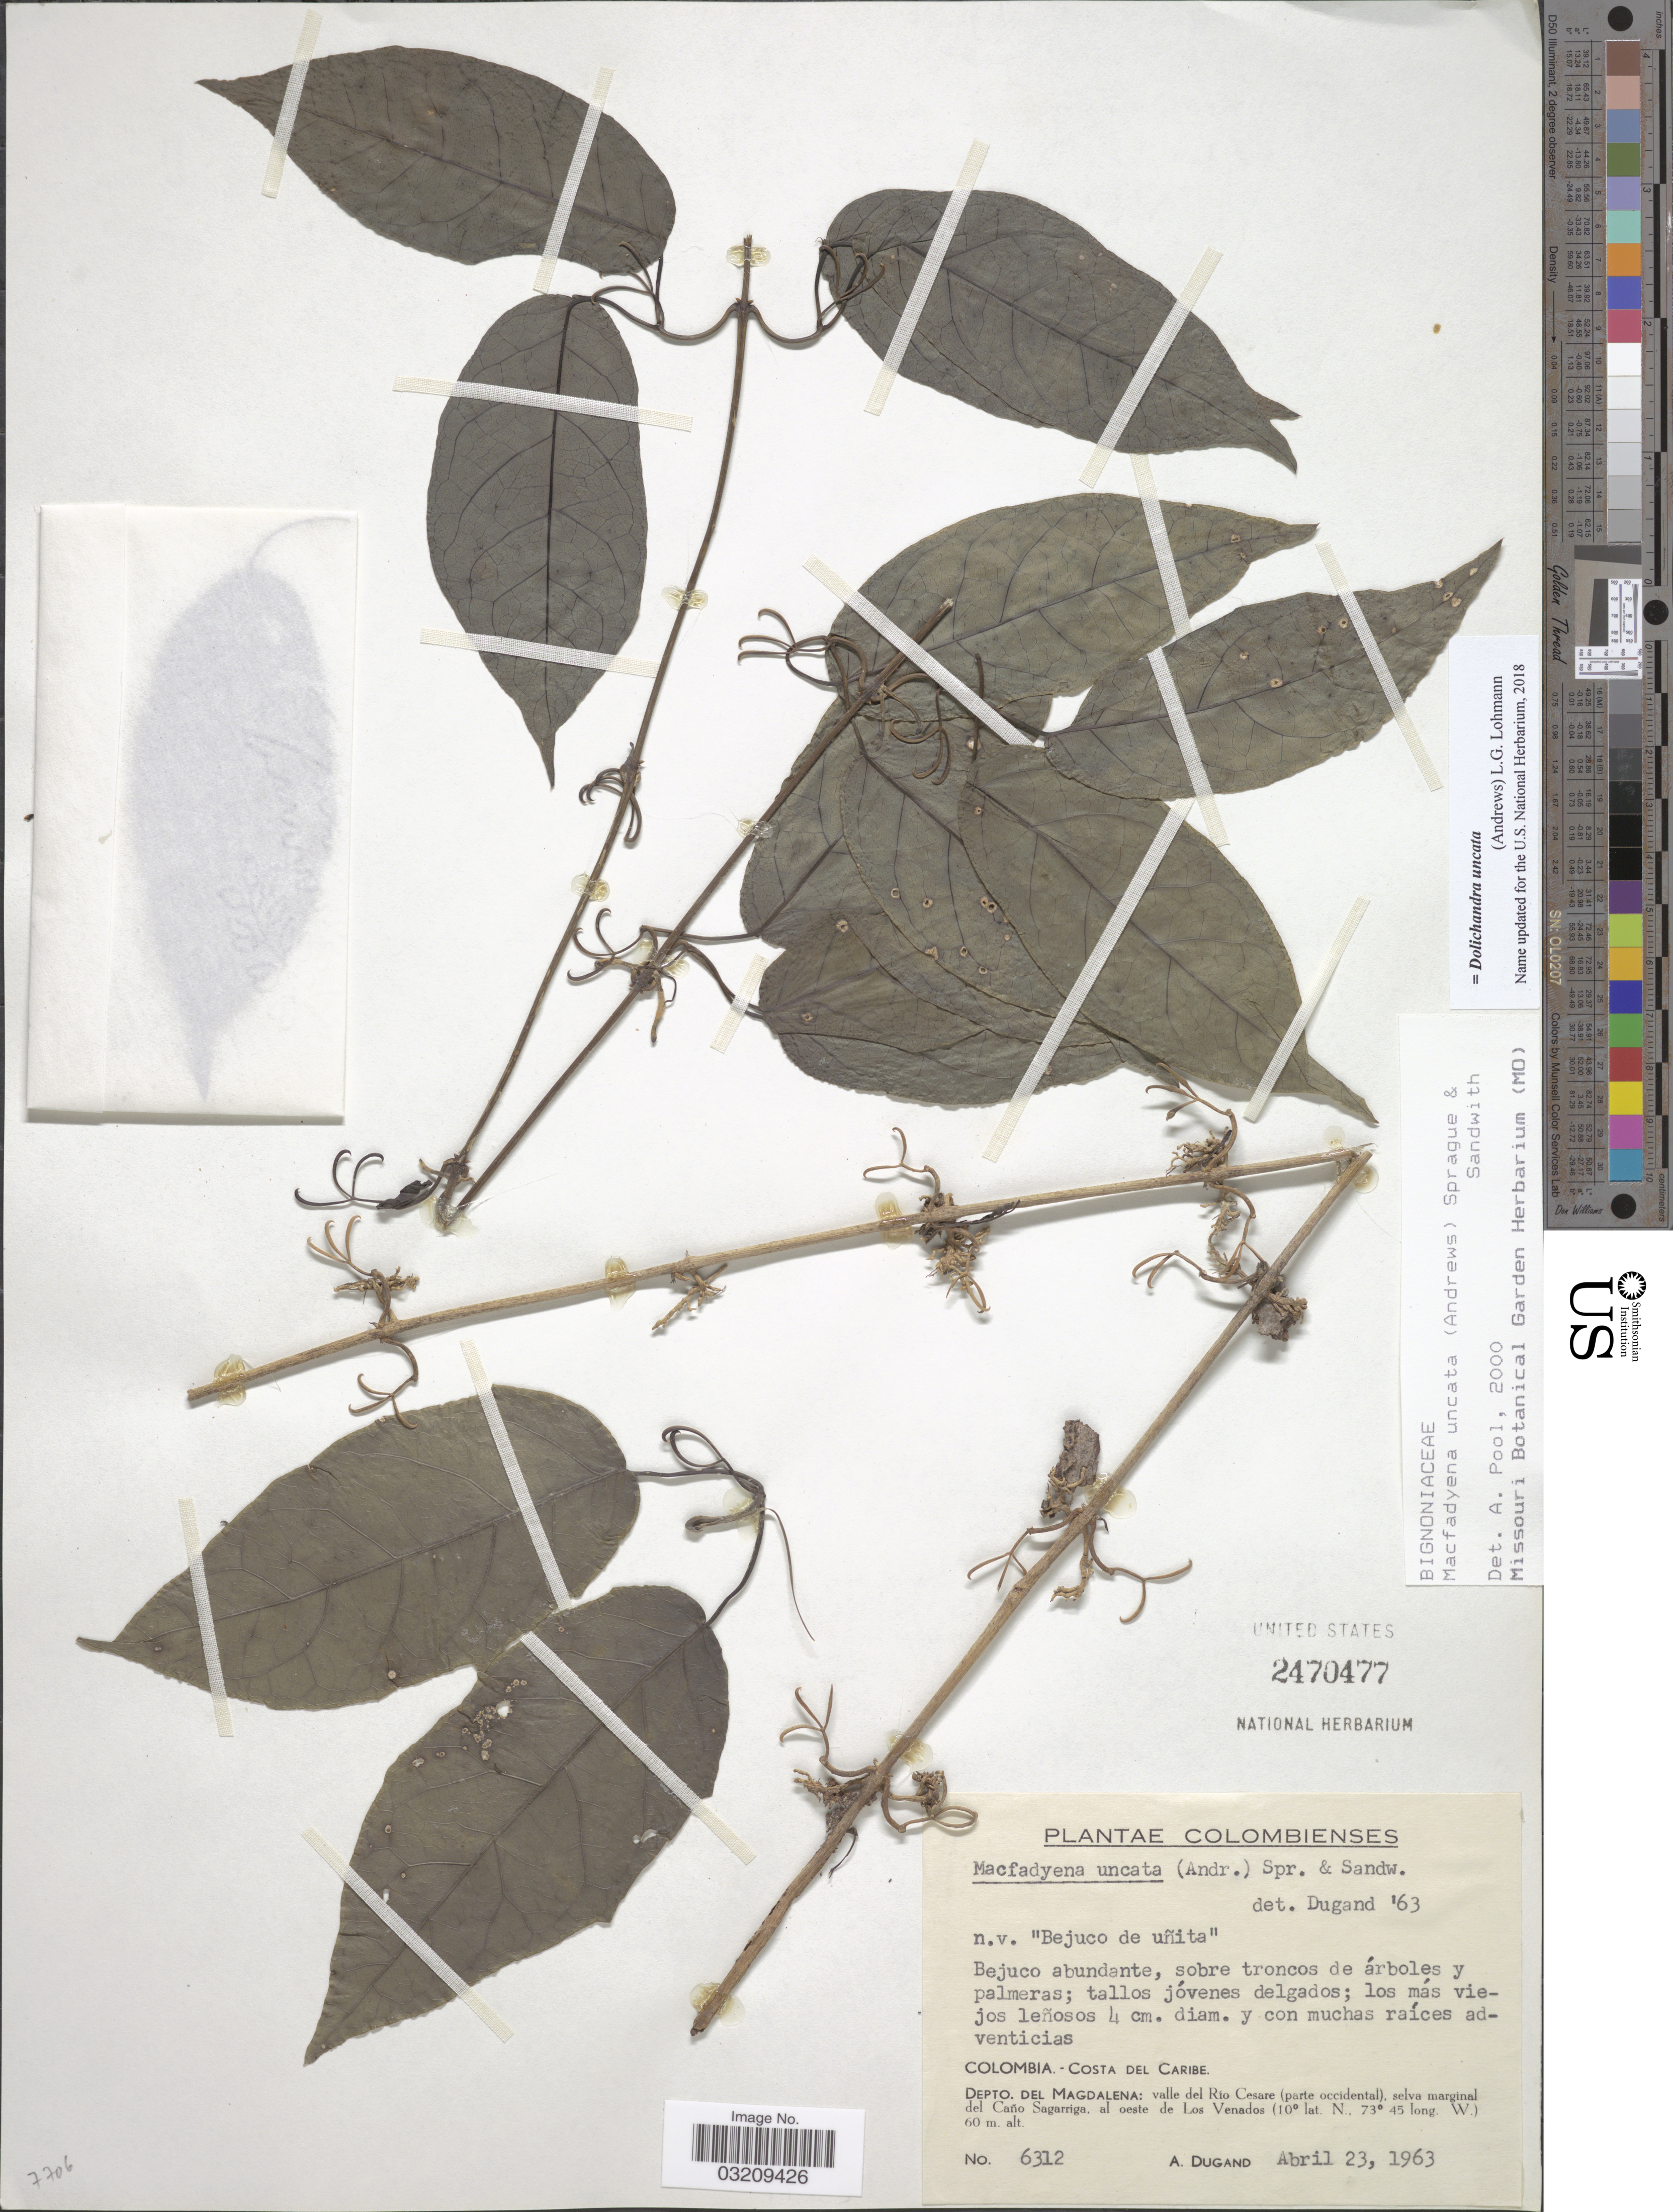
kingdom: Plantae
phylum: Tracheophyta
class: Magnoliopsida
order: Lamiales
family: Bignoniaceae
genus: Dolichandra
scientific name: Dolichandra uncata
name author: (Andrews) L.G. Lohmann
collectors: A. Dugand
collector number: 6312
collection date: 1963-04-23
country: Colombia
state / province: Magdalena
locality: Costa del Caribe. Depto. del Magdalena: valle del Río Cesare (parte occidental), selva marginal del Caño Sagarriga, al oeste de Los Venados.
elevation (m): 60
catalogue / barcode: US 2470477